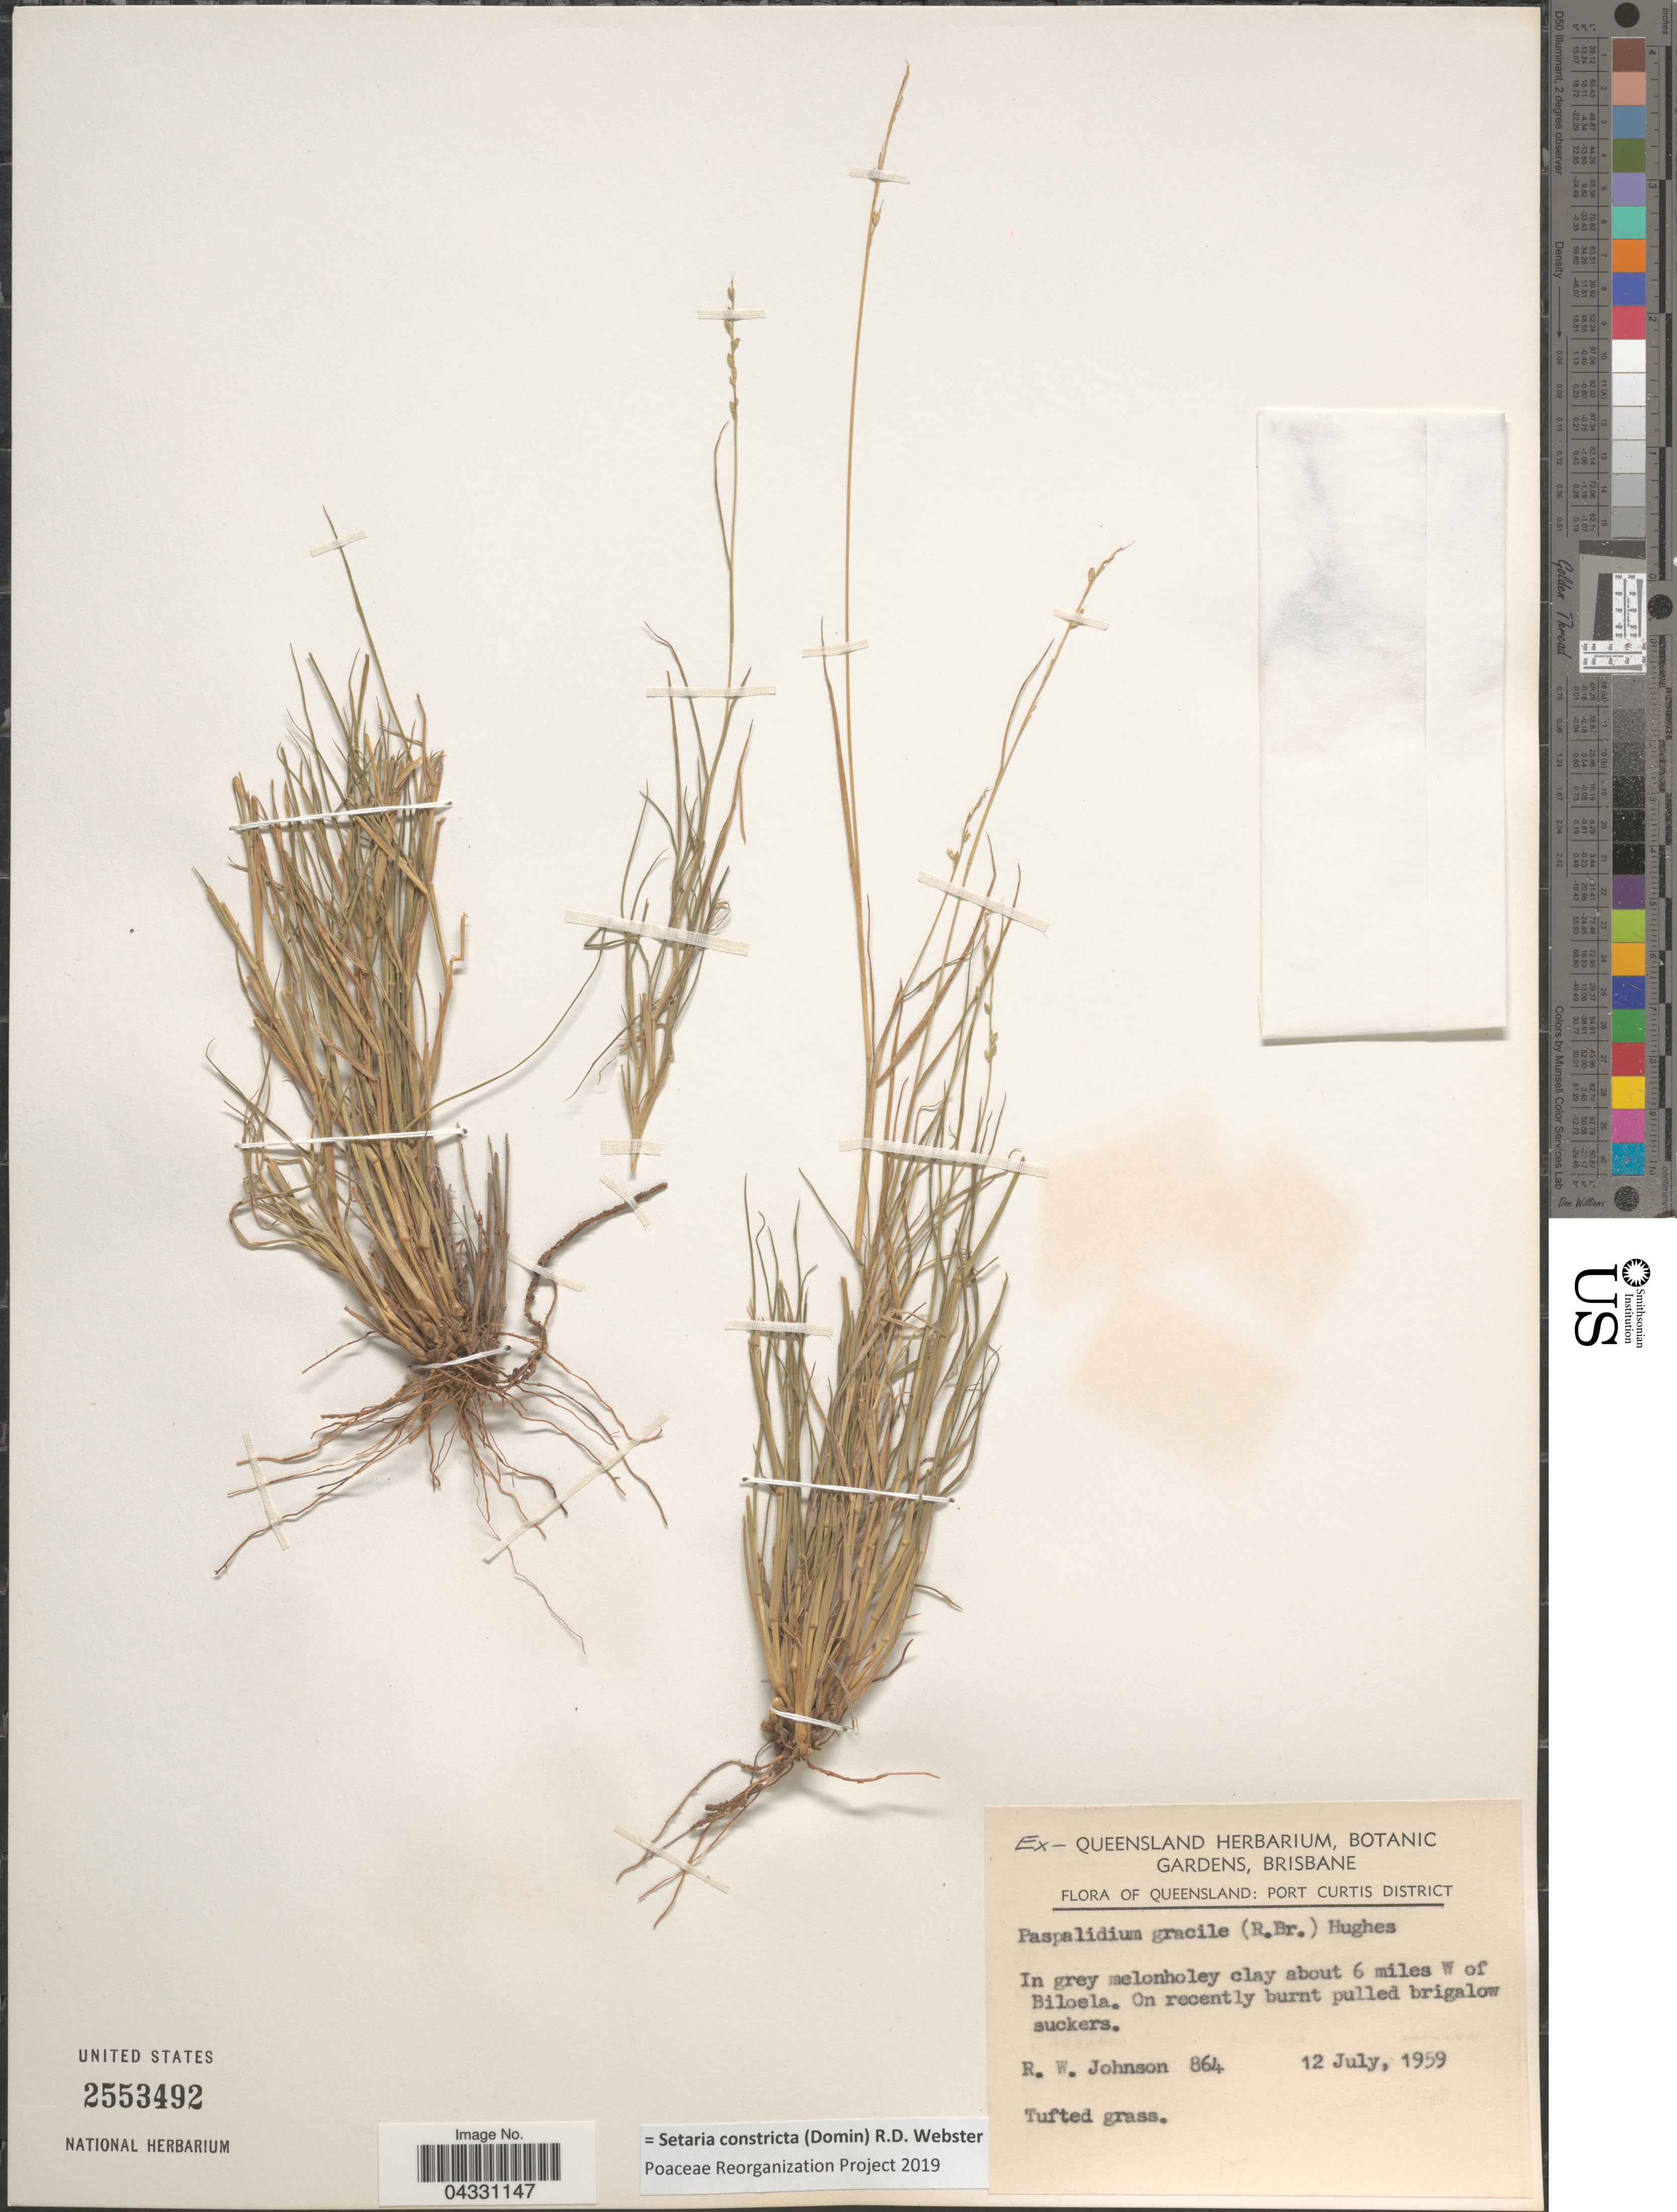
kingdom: Plantae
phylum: Tracheophyta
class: Liliopsida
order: Poales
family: Poaceae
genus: Setaria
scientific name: Setaria constricta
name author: (Domin) R.D. Webster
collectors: R. W. Johnson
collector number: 864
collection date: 1959-07-12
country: Australia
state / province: Queensland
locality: Port Curtis District. About 6 miles W of Biloela.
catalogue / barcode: US 2553492